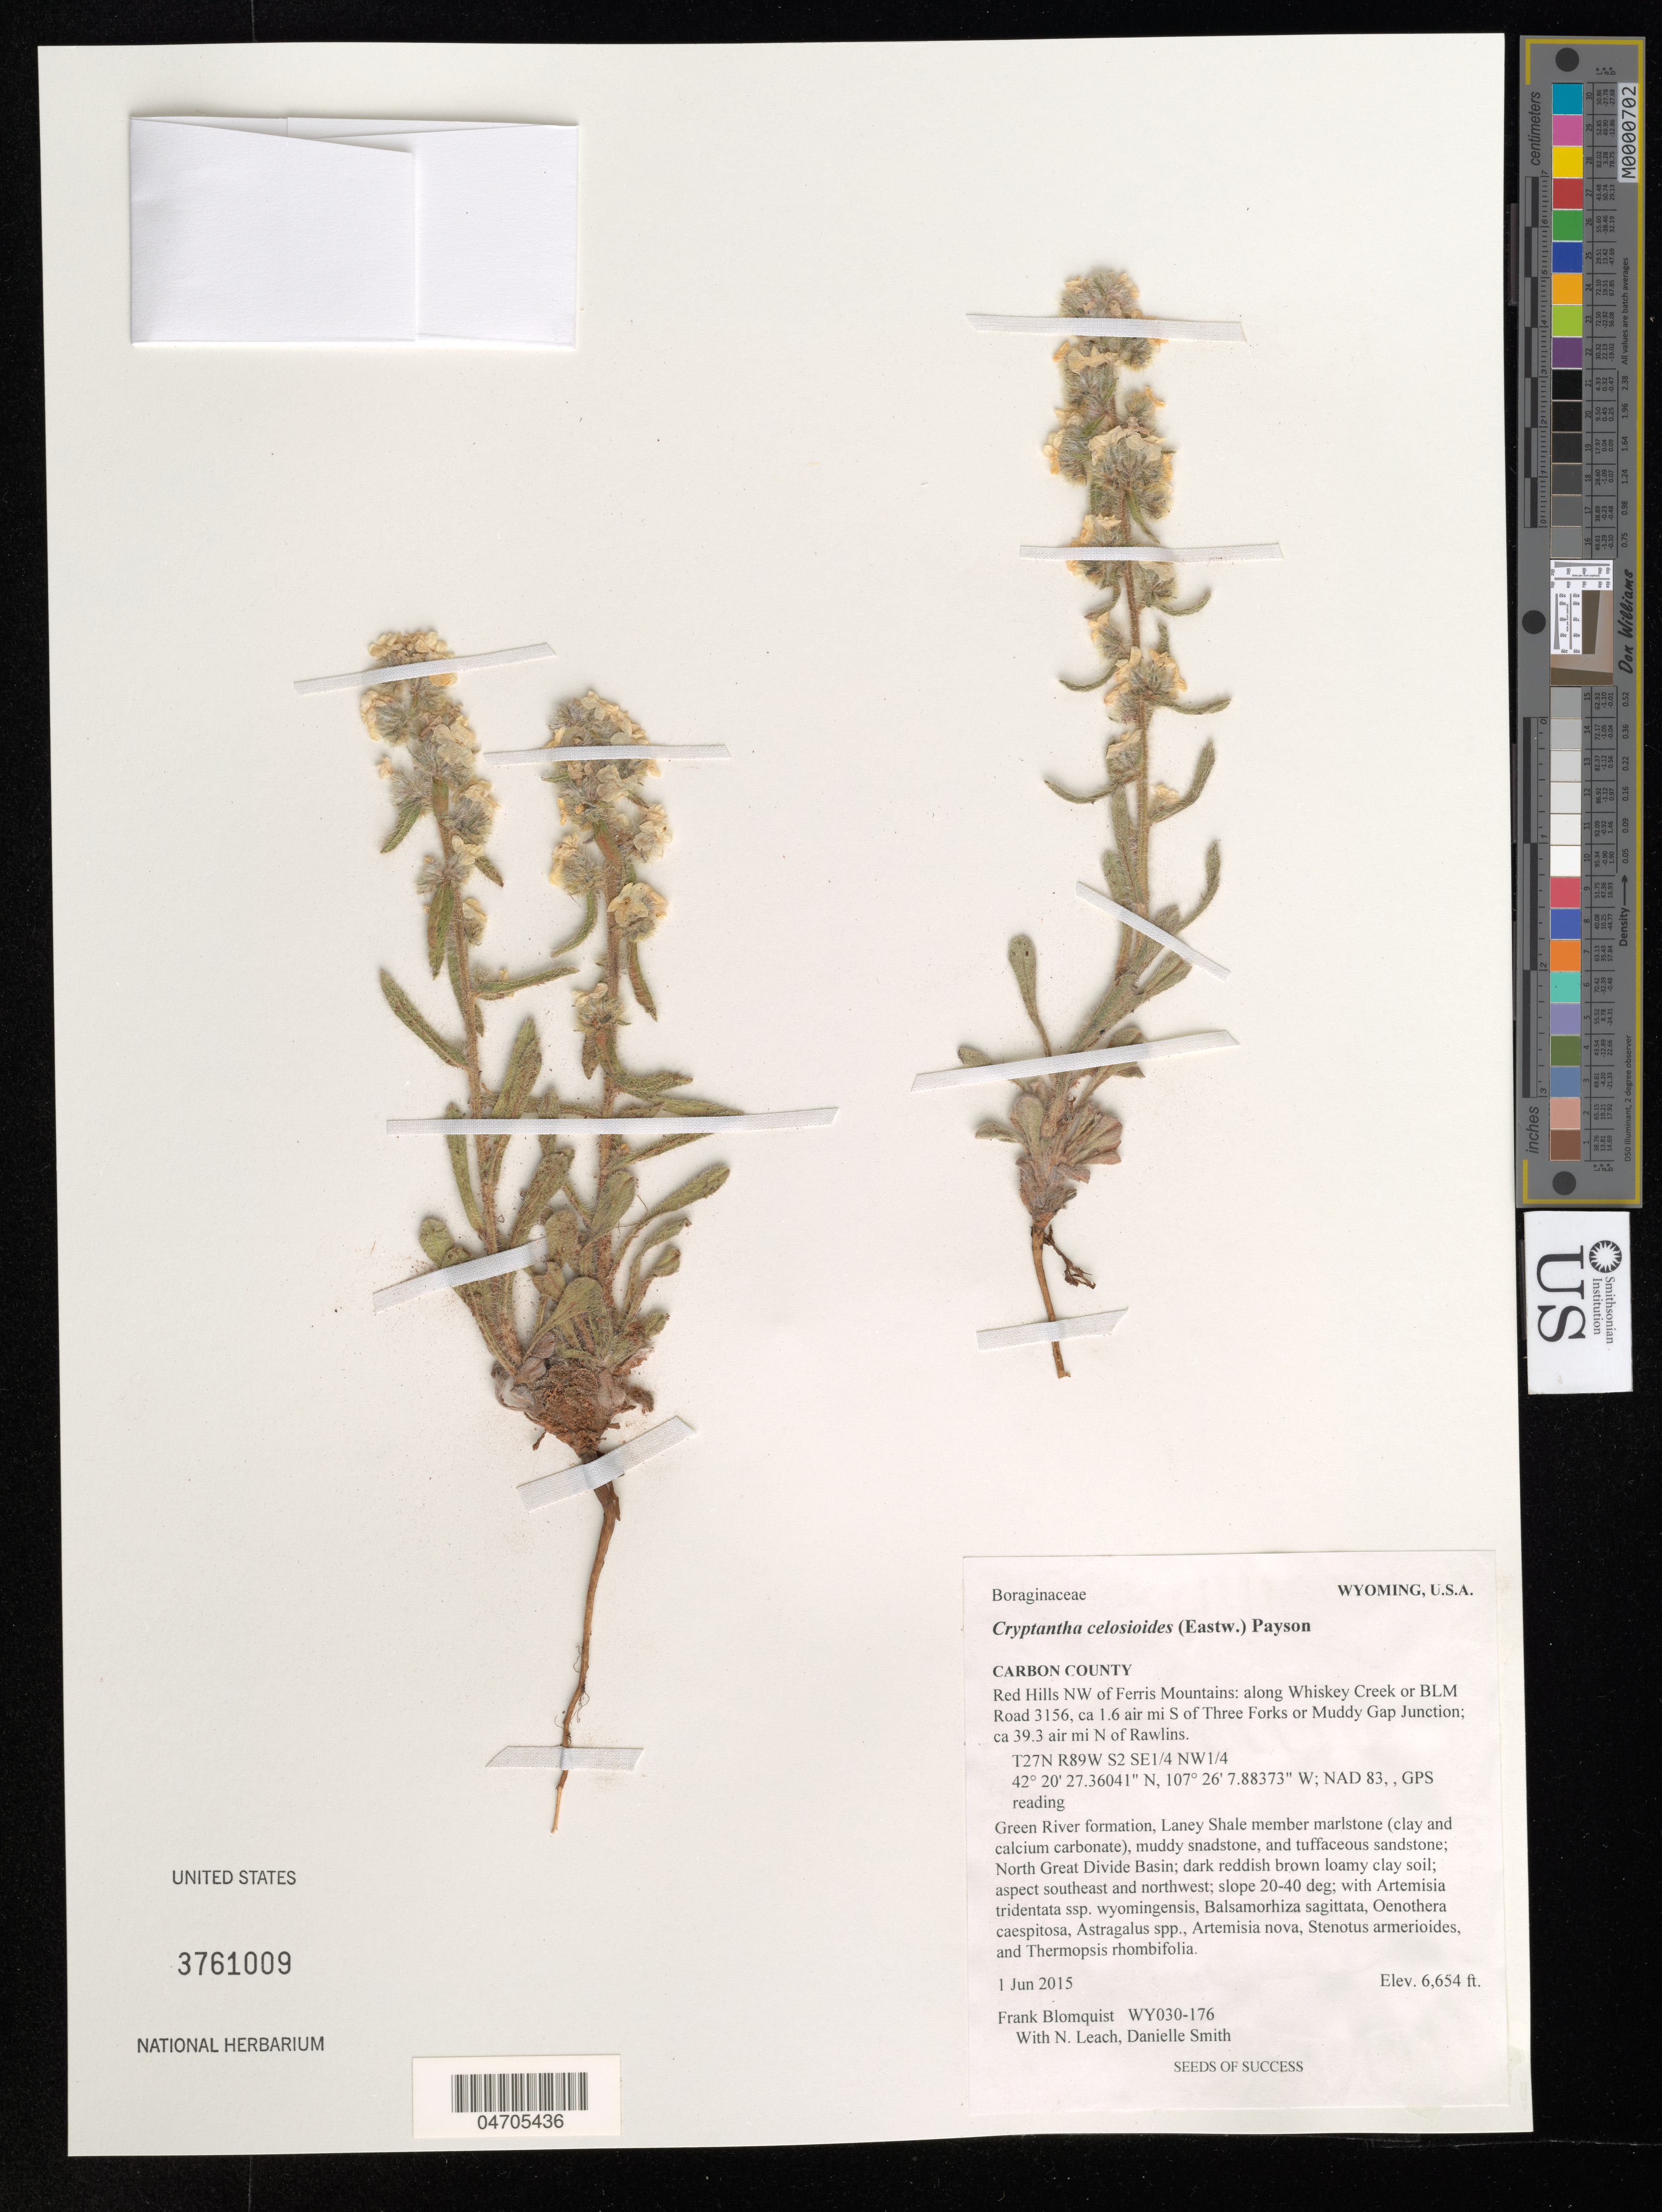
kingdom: Plantae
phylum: Tracheophyta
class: Magnoliopsida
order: Boraginales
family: Boraginaceae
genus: Cryptantha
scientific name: Cryptantha celosioides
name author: (Eastw.) Payson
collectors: F. Blomquist, N. Leach & D. Smith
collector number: WY030-176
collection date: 2015-06-01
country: United States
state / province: Wyoming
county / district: Carbon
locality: Carbon County. Red Hills NW of Ferris Mountains: along Whiskey Creek or BLM Road 3156, ca 1.6 air mi S of Three Forks or Muddy Gap Junction; ca 39.3 air mi N of Rawlins. T27N R89W S2 SE1/4 NW1/4. Green River formation, North Great Divide Basin.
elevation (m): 2028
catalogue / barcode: US 3761009